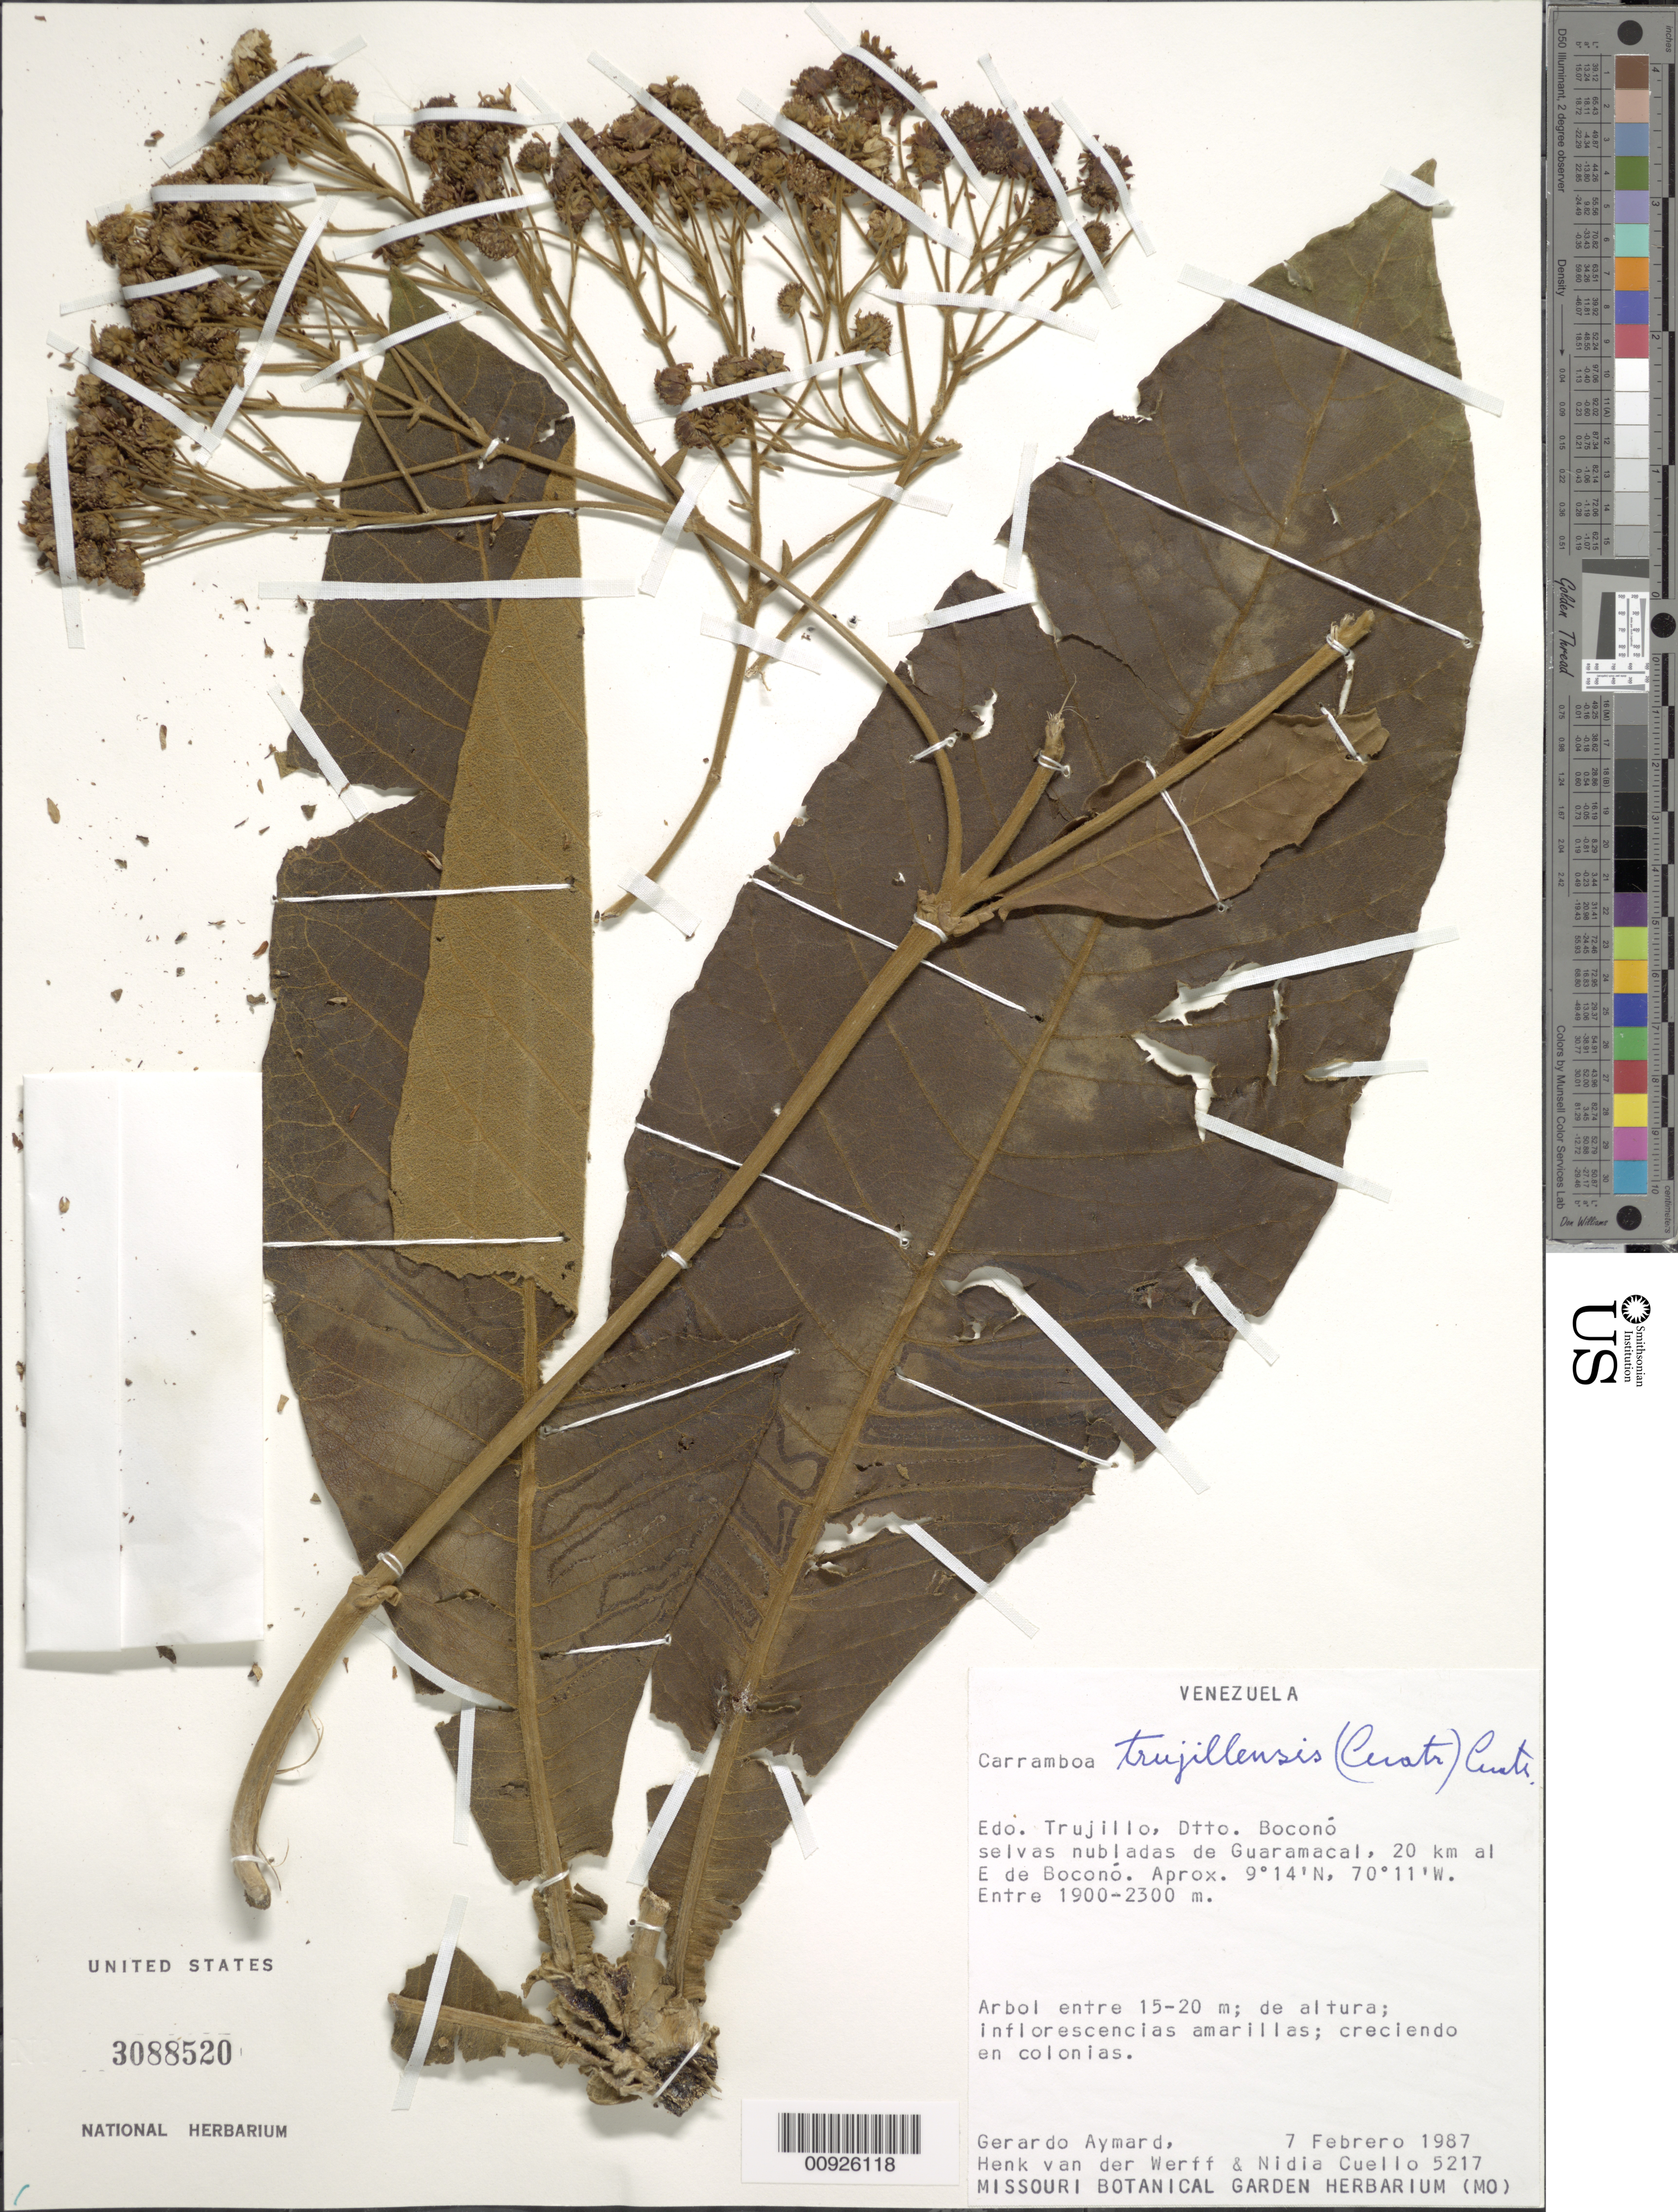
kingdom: Plantae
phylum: Tracheophyta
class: Magnoliopsida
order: Asterales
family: Asteraceae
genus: Carramboa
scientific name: Carramboa trujillensis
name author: (Cuatrec.) Cuatrec.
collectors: G. A. Aymard, H. van der Werff & N. L. Cuello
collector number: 5217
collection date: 1987-02-07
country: Venezuela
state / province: Trujillo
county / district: Boconó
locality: Guaramacal. 20 km E Boconó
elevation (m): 1900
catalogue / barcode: US 3088520